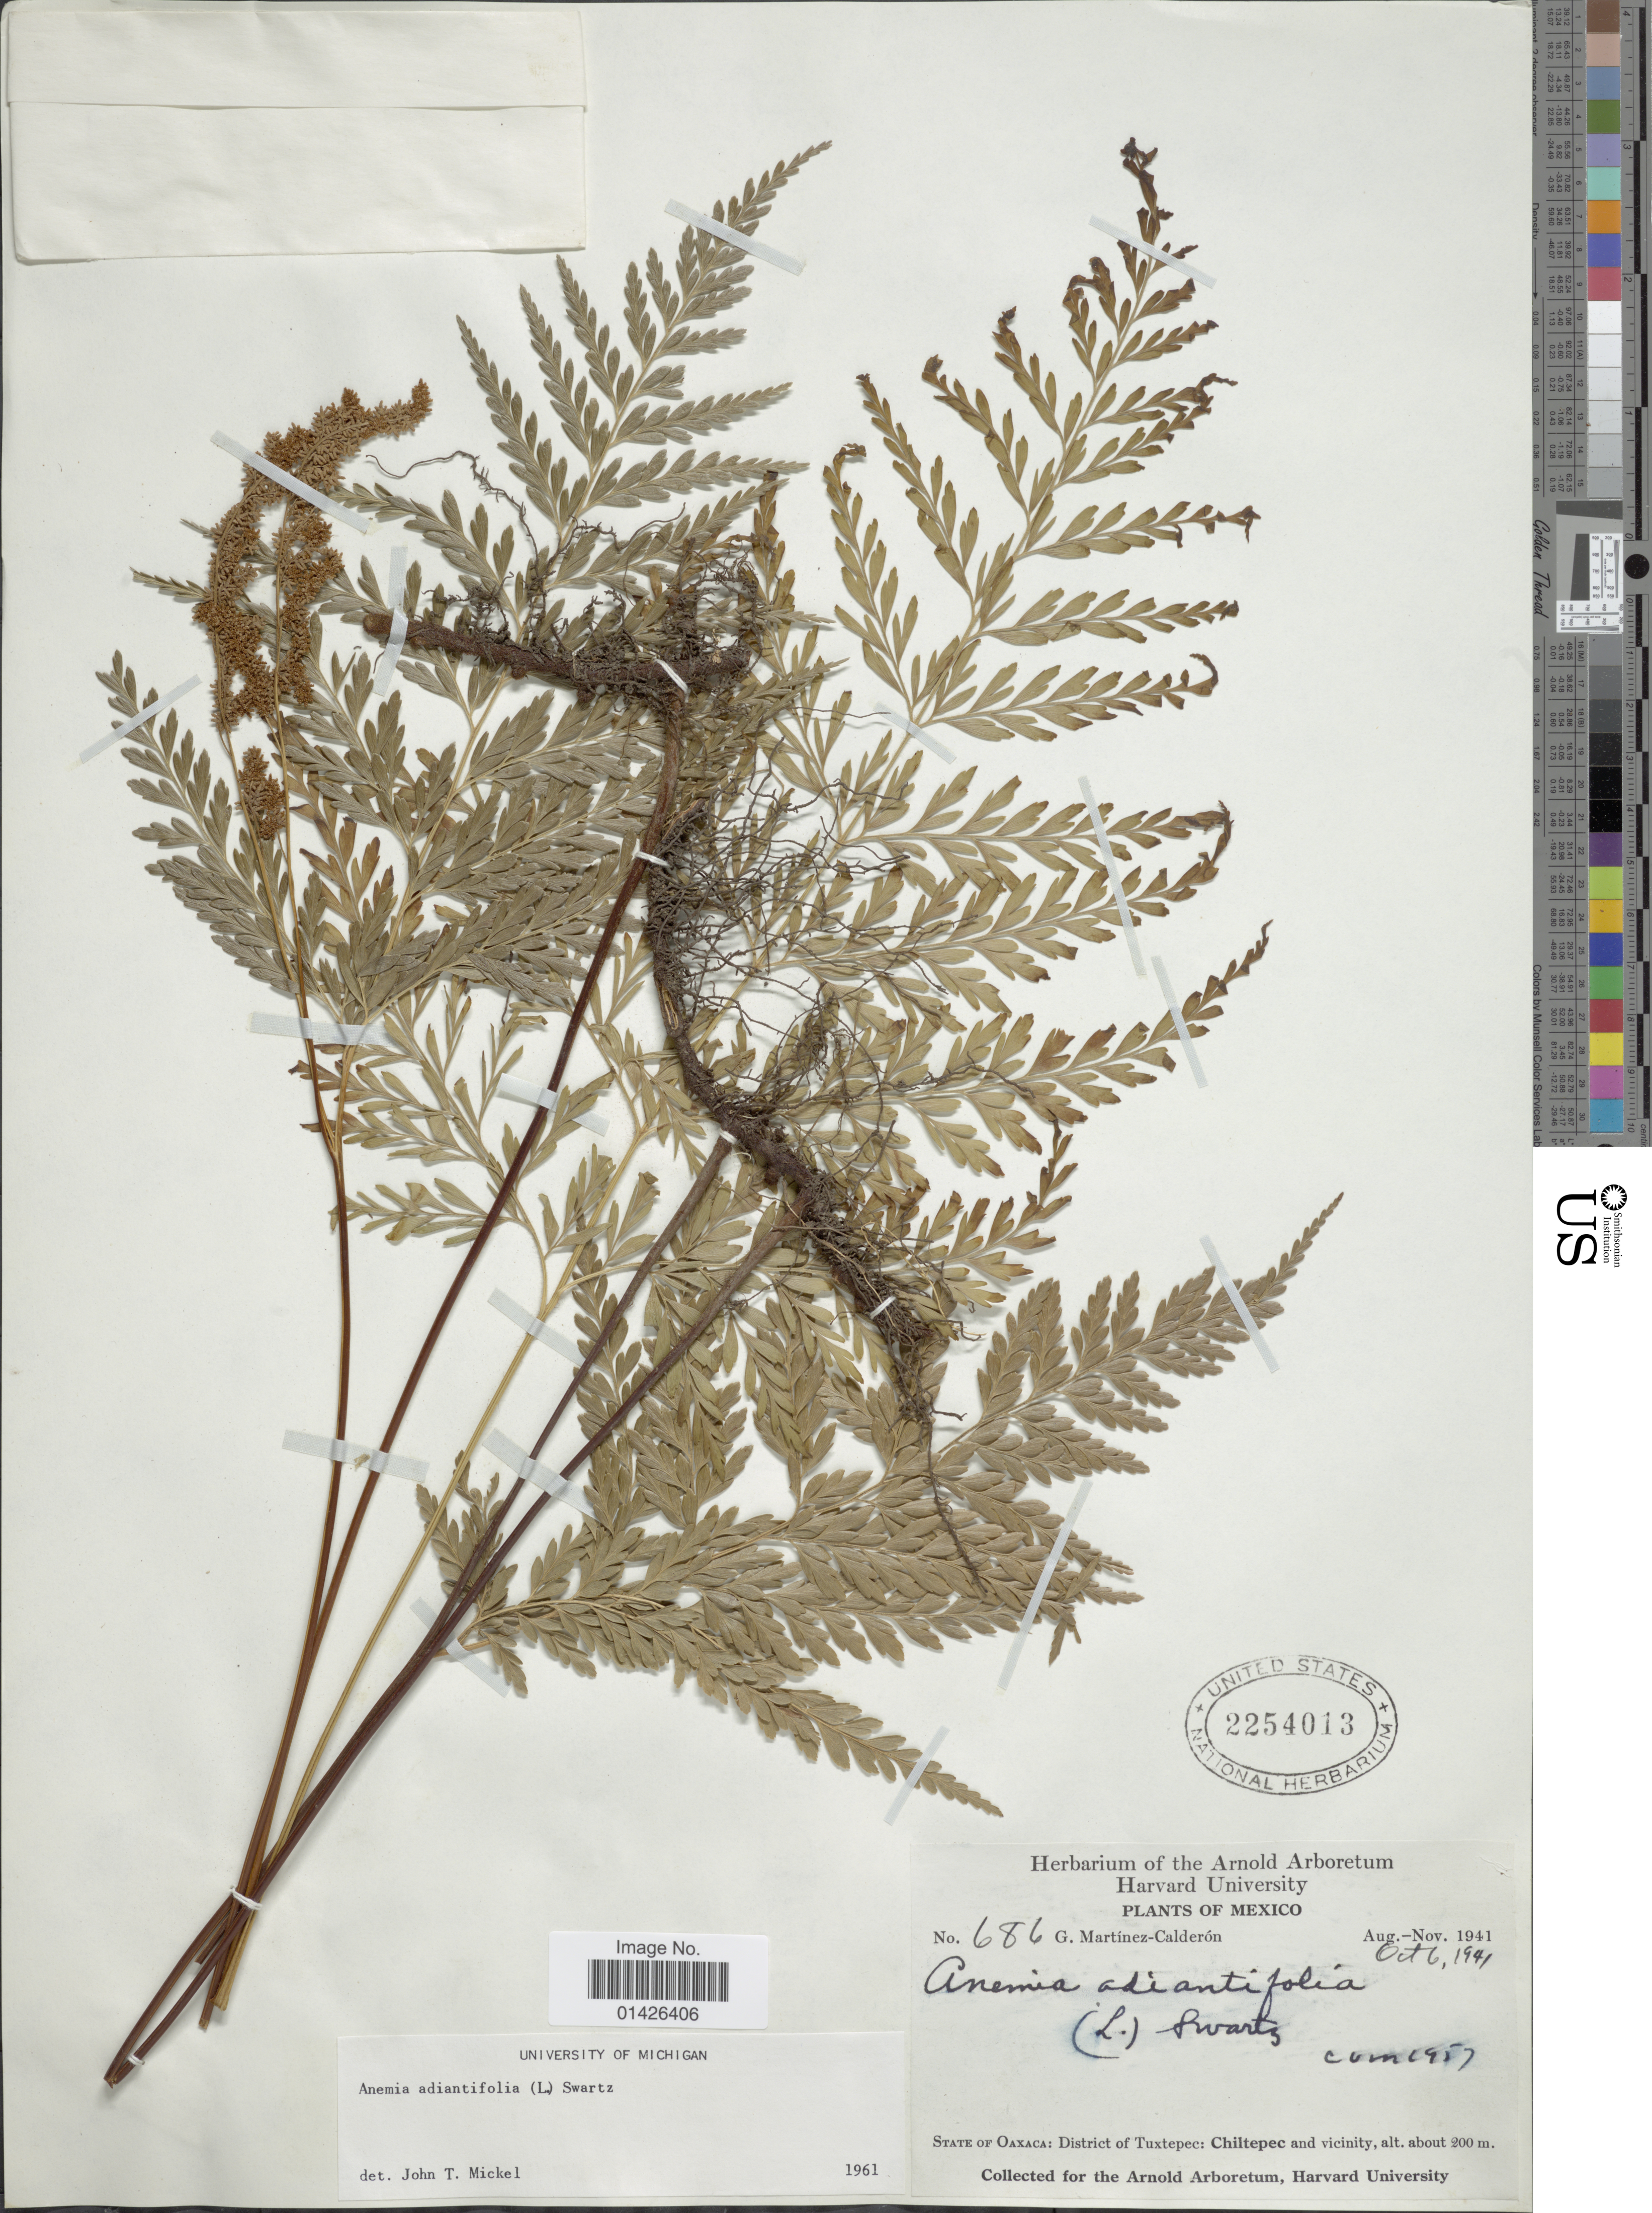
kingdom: Plantae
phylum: Tracheophyta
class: Polypodiopsida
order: Schizaeales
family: Anemiaceae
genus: Anemia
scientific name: Anemia adiantifolia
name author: (L.) Sw.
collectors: G. Martínez Calderón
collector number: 686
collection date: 1941-10-06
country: Mexico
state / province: Oaxaca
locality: District of Tuxtepec:Chiltepec and vicinity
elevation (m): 200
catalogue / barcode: US 2254013